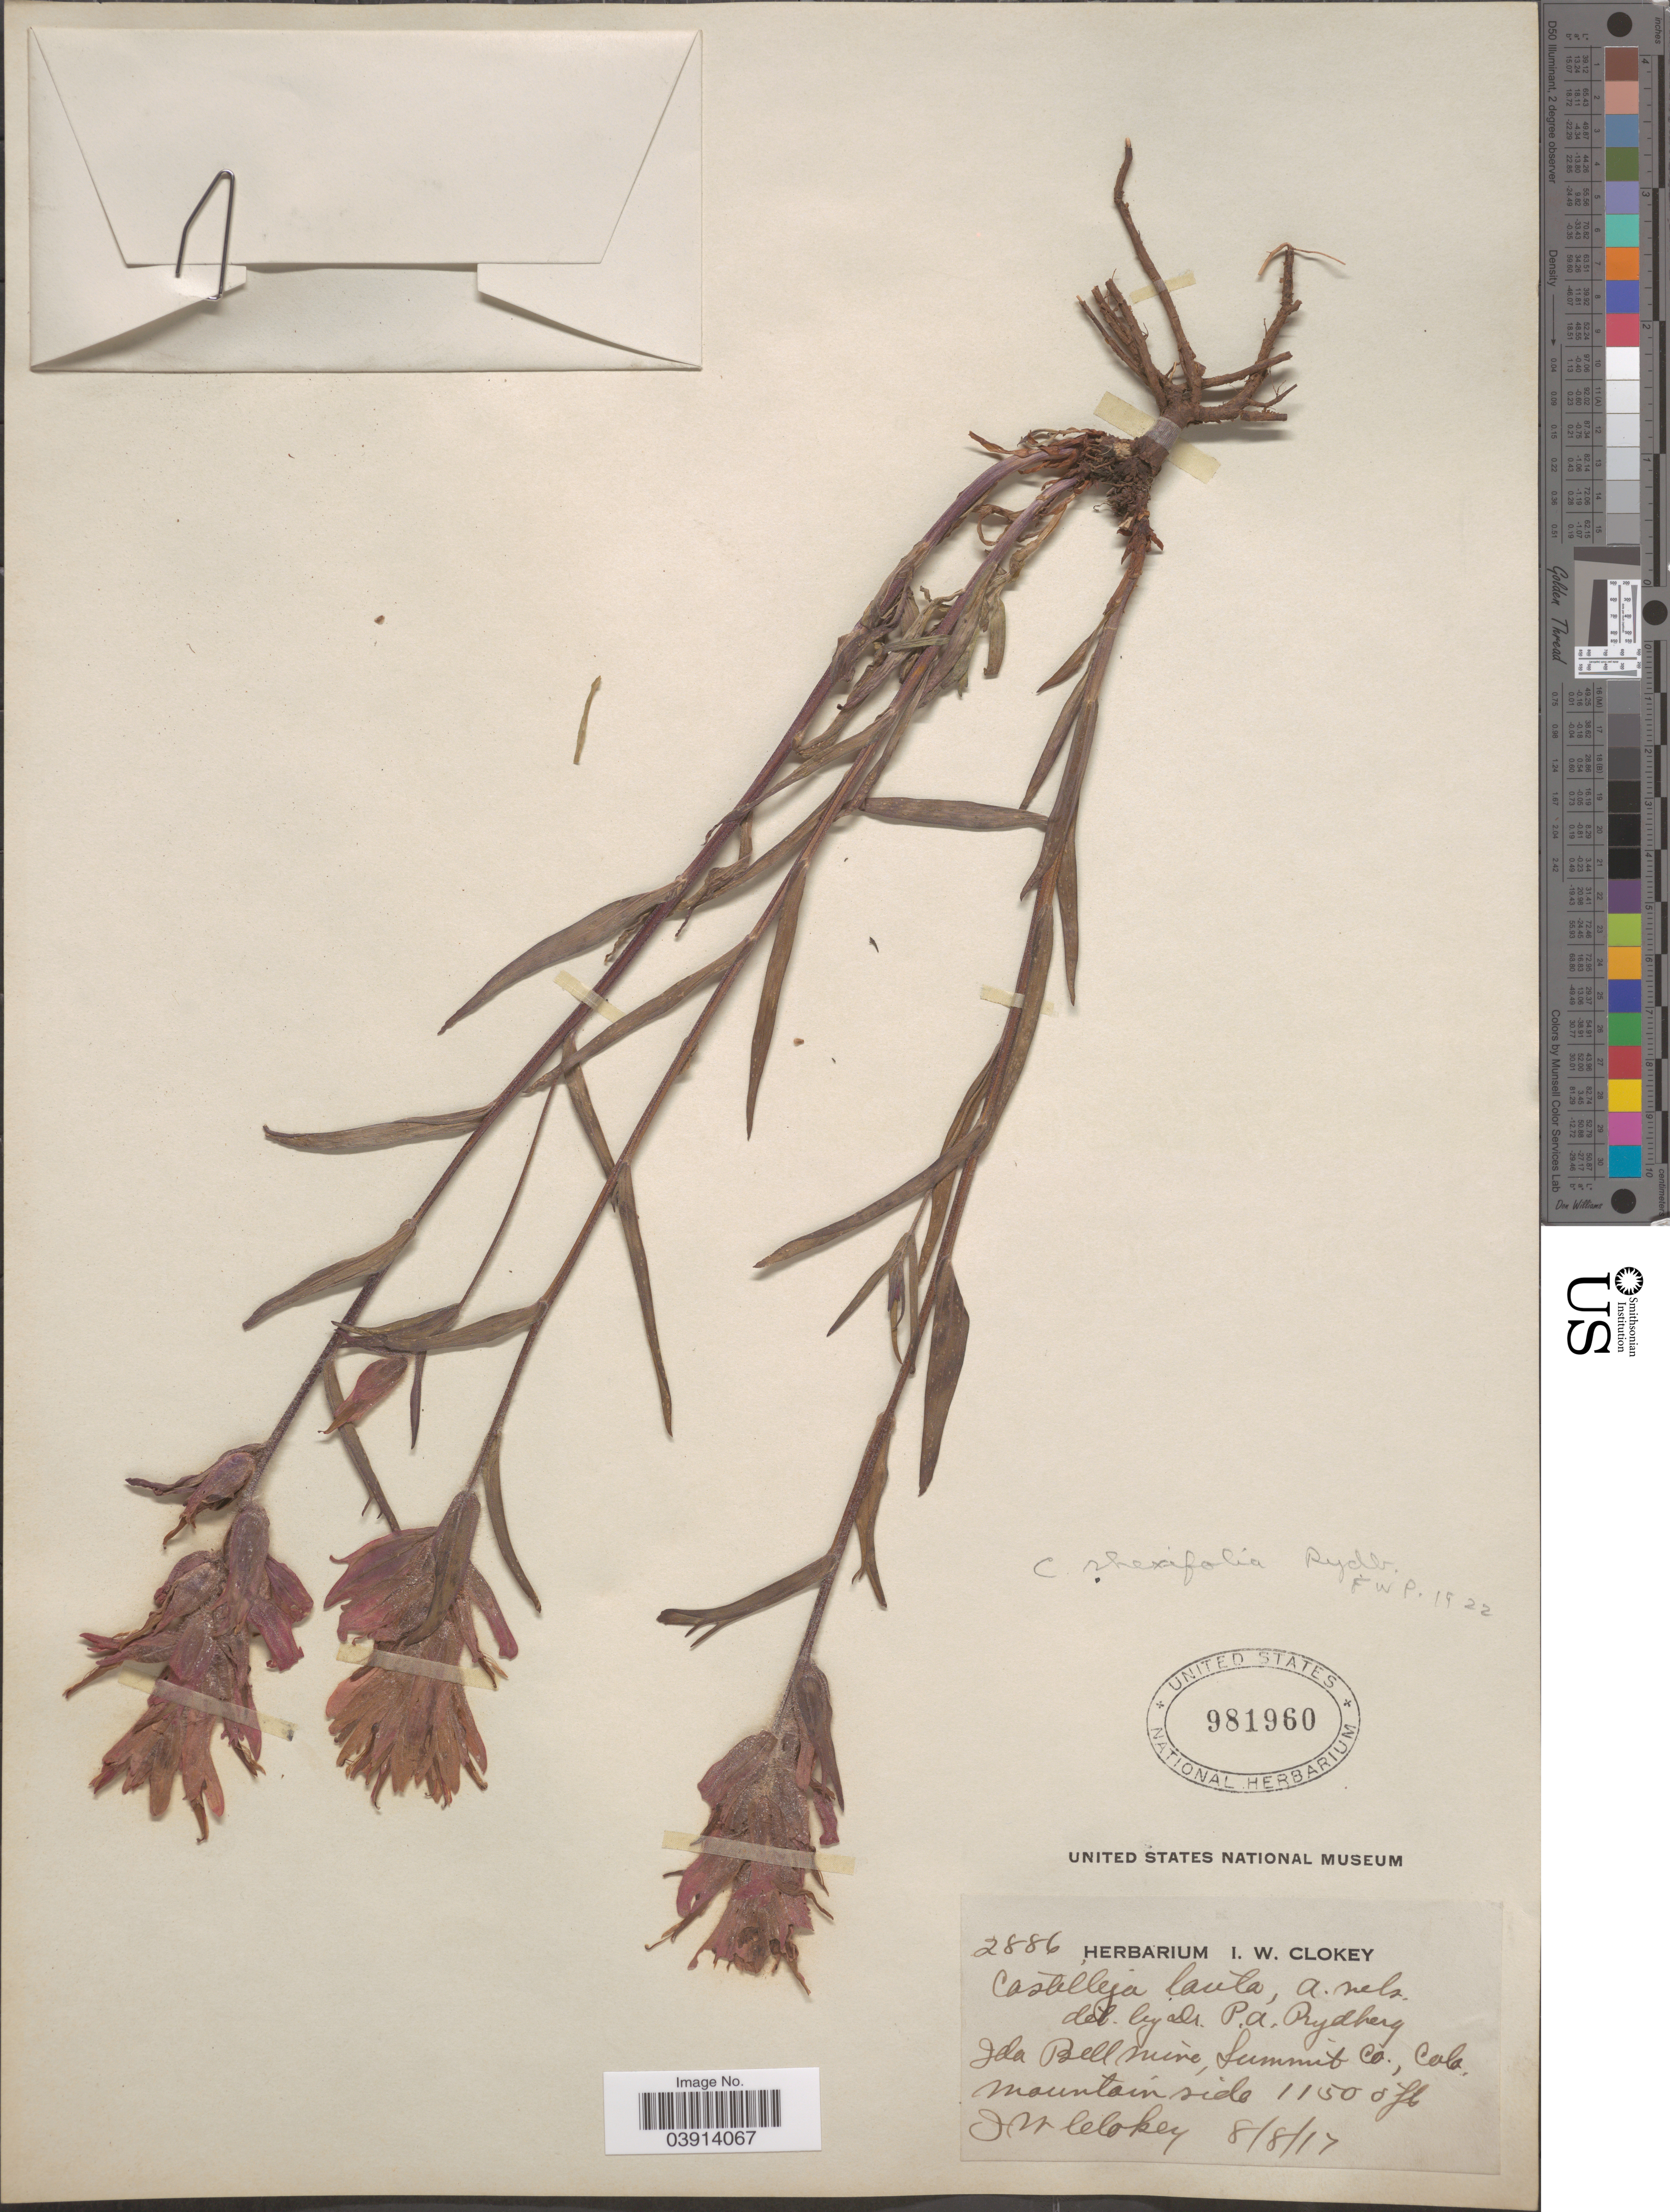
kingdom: Plantae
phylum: Tracheophyta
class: Magnoliopsida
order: Lamiales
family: Orobanchaceae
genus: Castilleja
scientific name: Castilleja rhexiifolia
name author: Rydb.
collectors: I. W. Clokey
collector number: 2886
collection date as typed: Transcribed d/m/y: 8/8/17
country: United States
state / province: Colorado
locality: Ida Bell Mine, Summit Co. Mountain side.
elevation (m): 3505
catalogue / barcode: US 981960